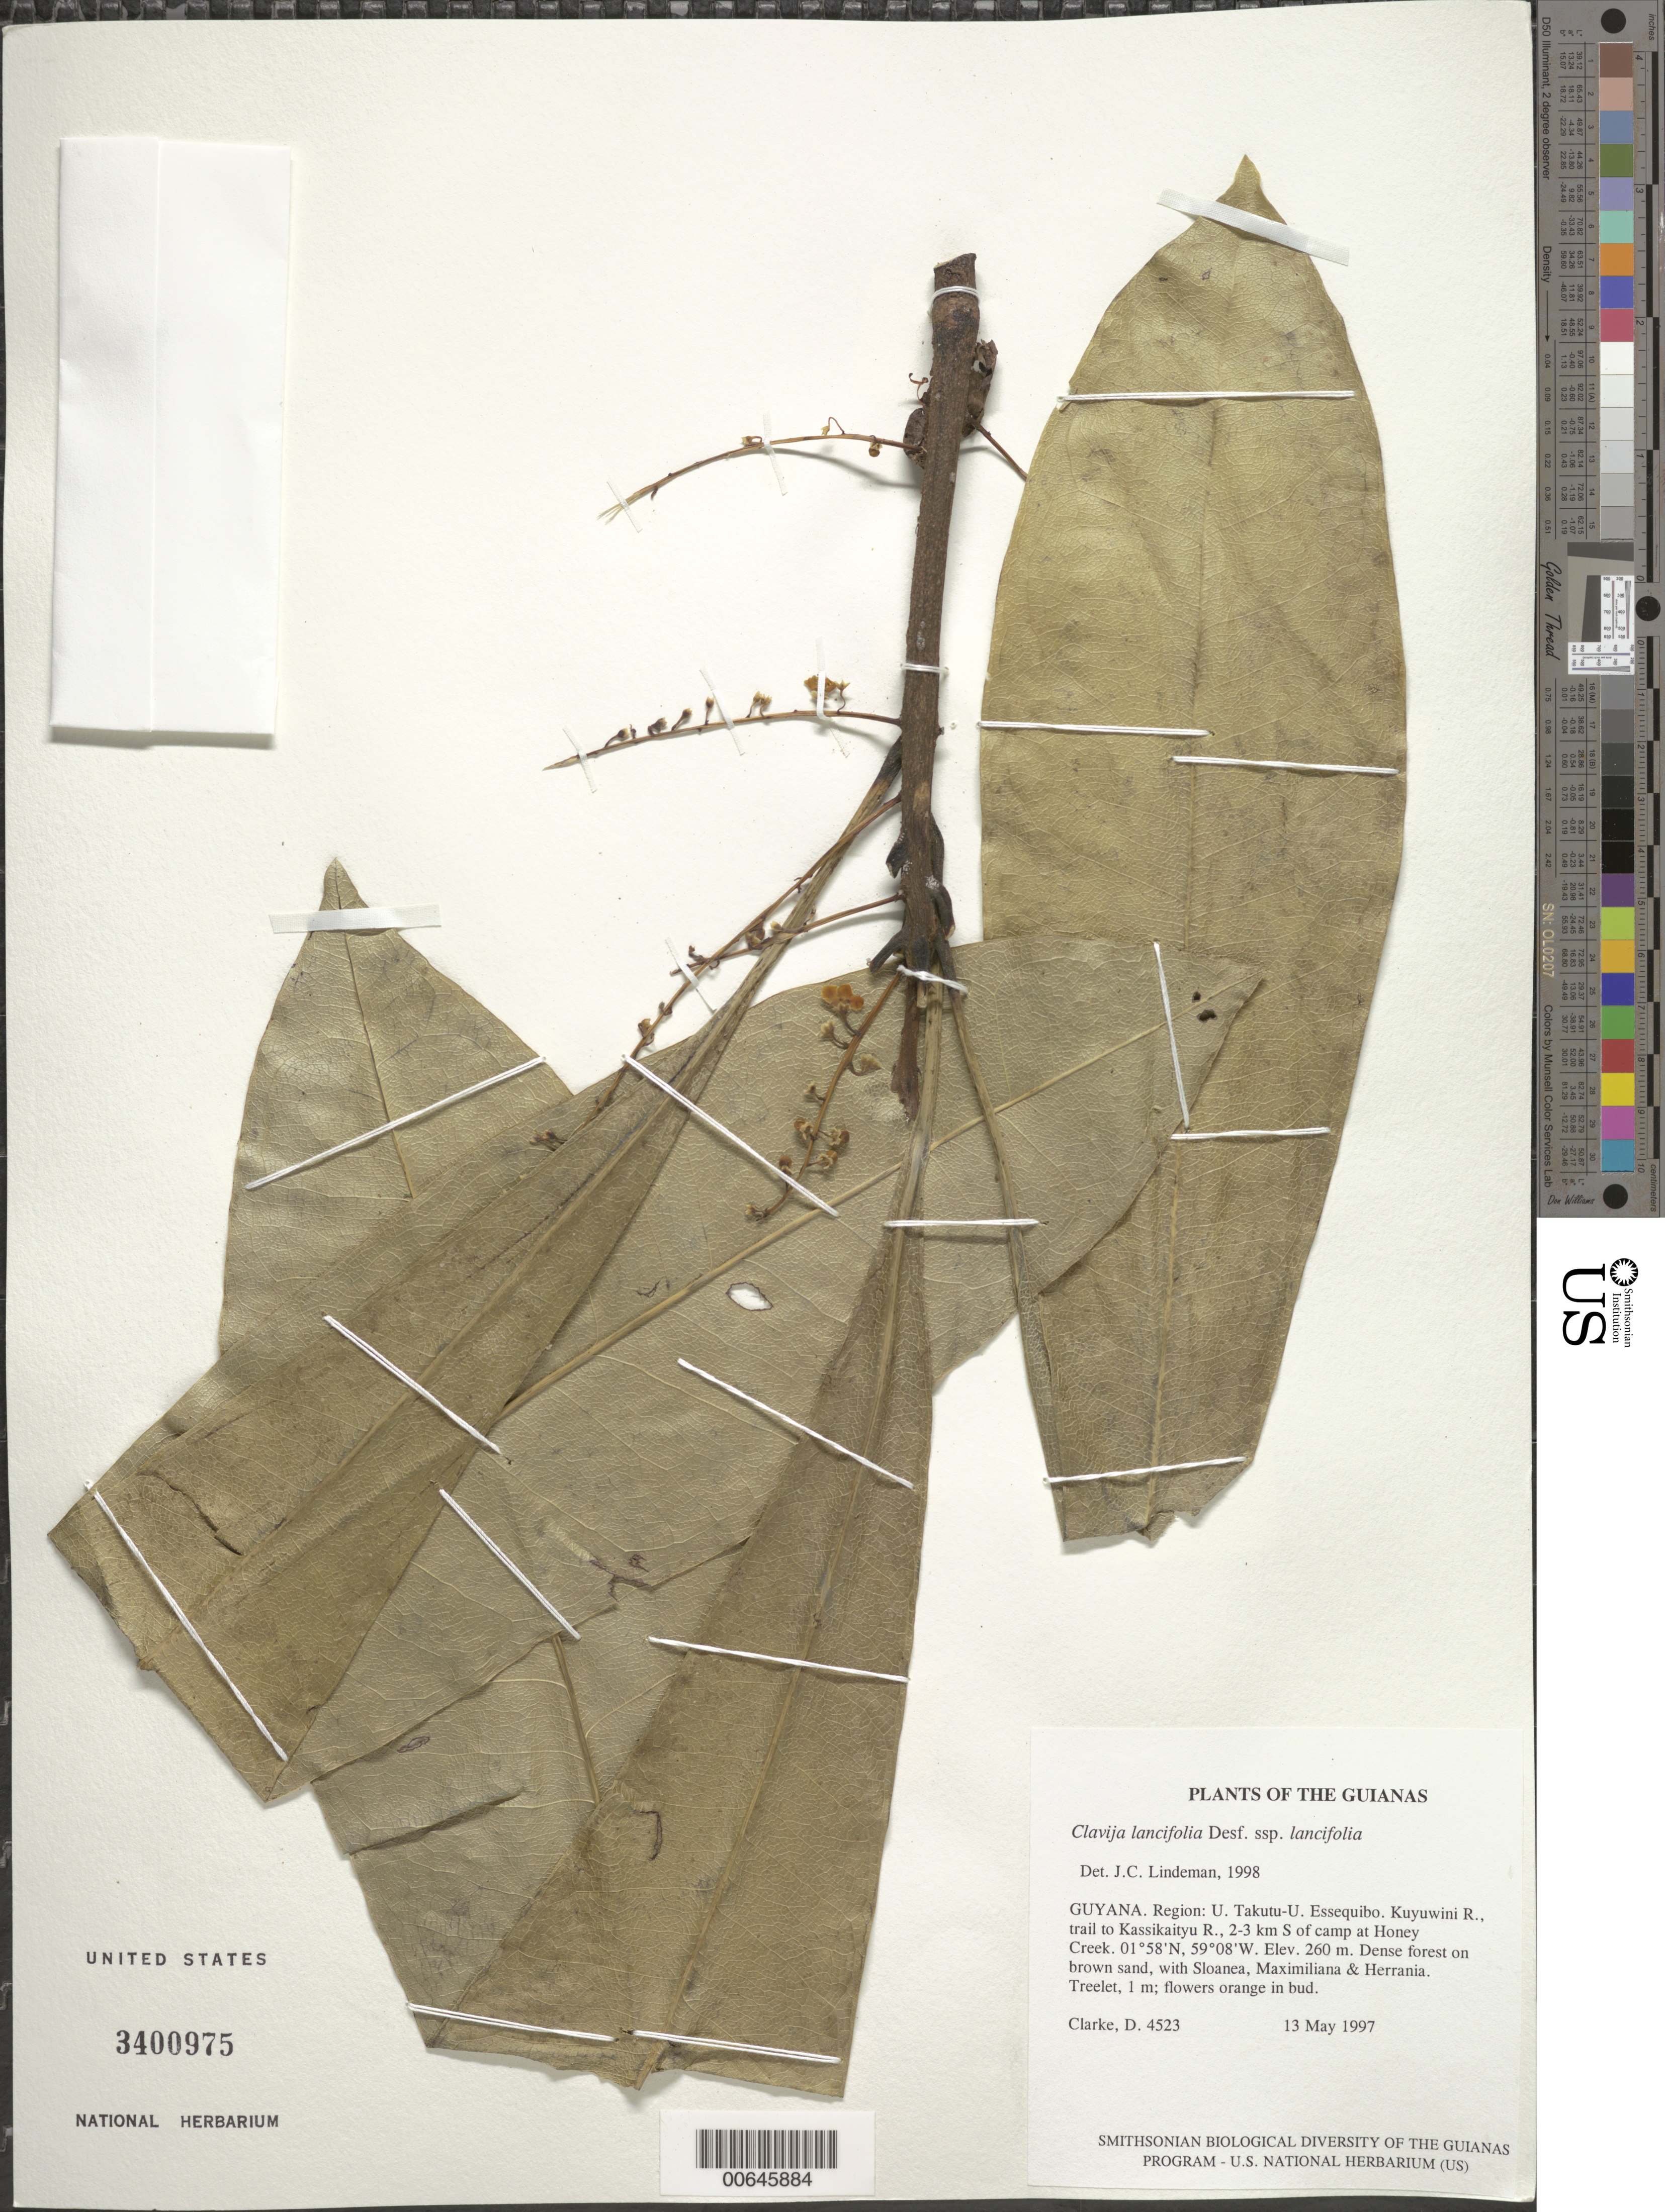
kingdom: Plantae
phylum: Tracheophyta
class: Magnoliopsida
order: Ericales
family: Primulaceae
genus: Clavija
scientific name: Clavija lancifolia subsp. lancifolia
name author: Desf.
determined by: Lindeman, J. C.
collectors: H. D. Clarke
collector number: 4523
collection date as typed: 13 May 1997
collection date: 1997-05-13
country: Guyana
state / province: U. Takutu-U. Essequibo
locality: Kuyuwini R., trail to Kassikaityu R., 2-3 km S of camp at Honey Creek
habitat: Dense forest on brown sand, with Sloanea, Maximiliana & Herrania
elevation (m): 260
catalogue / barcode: US 3400975